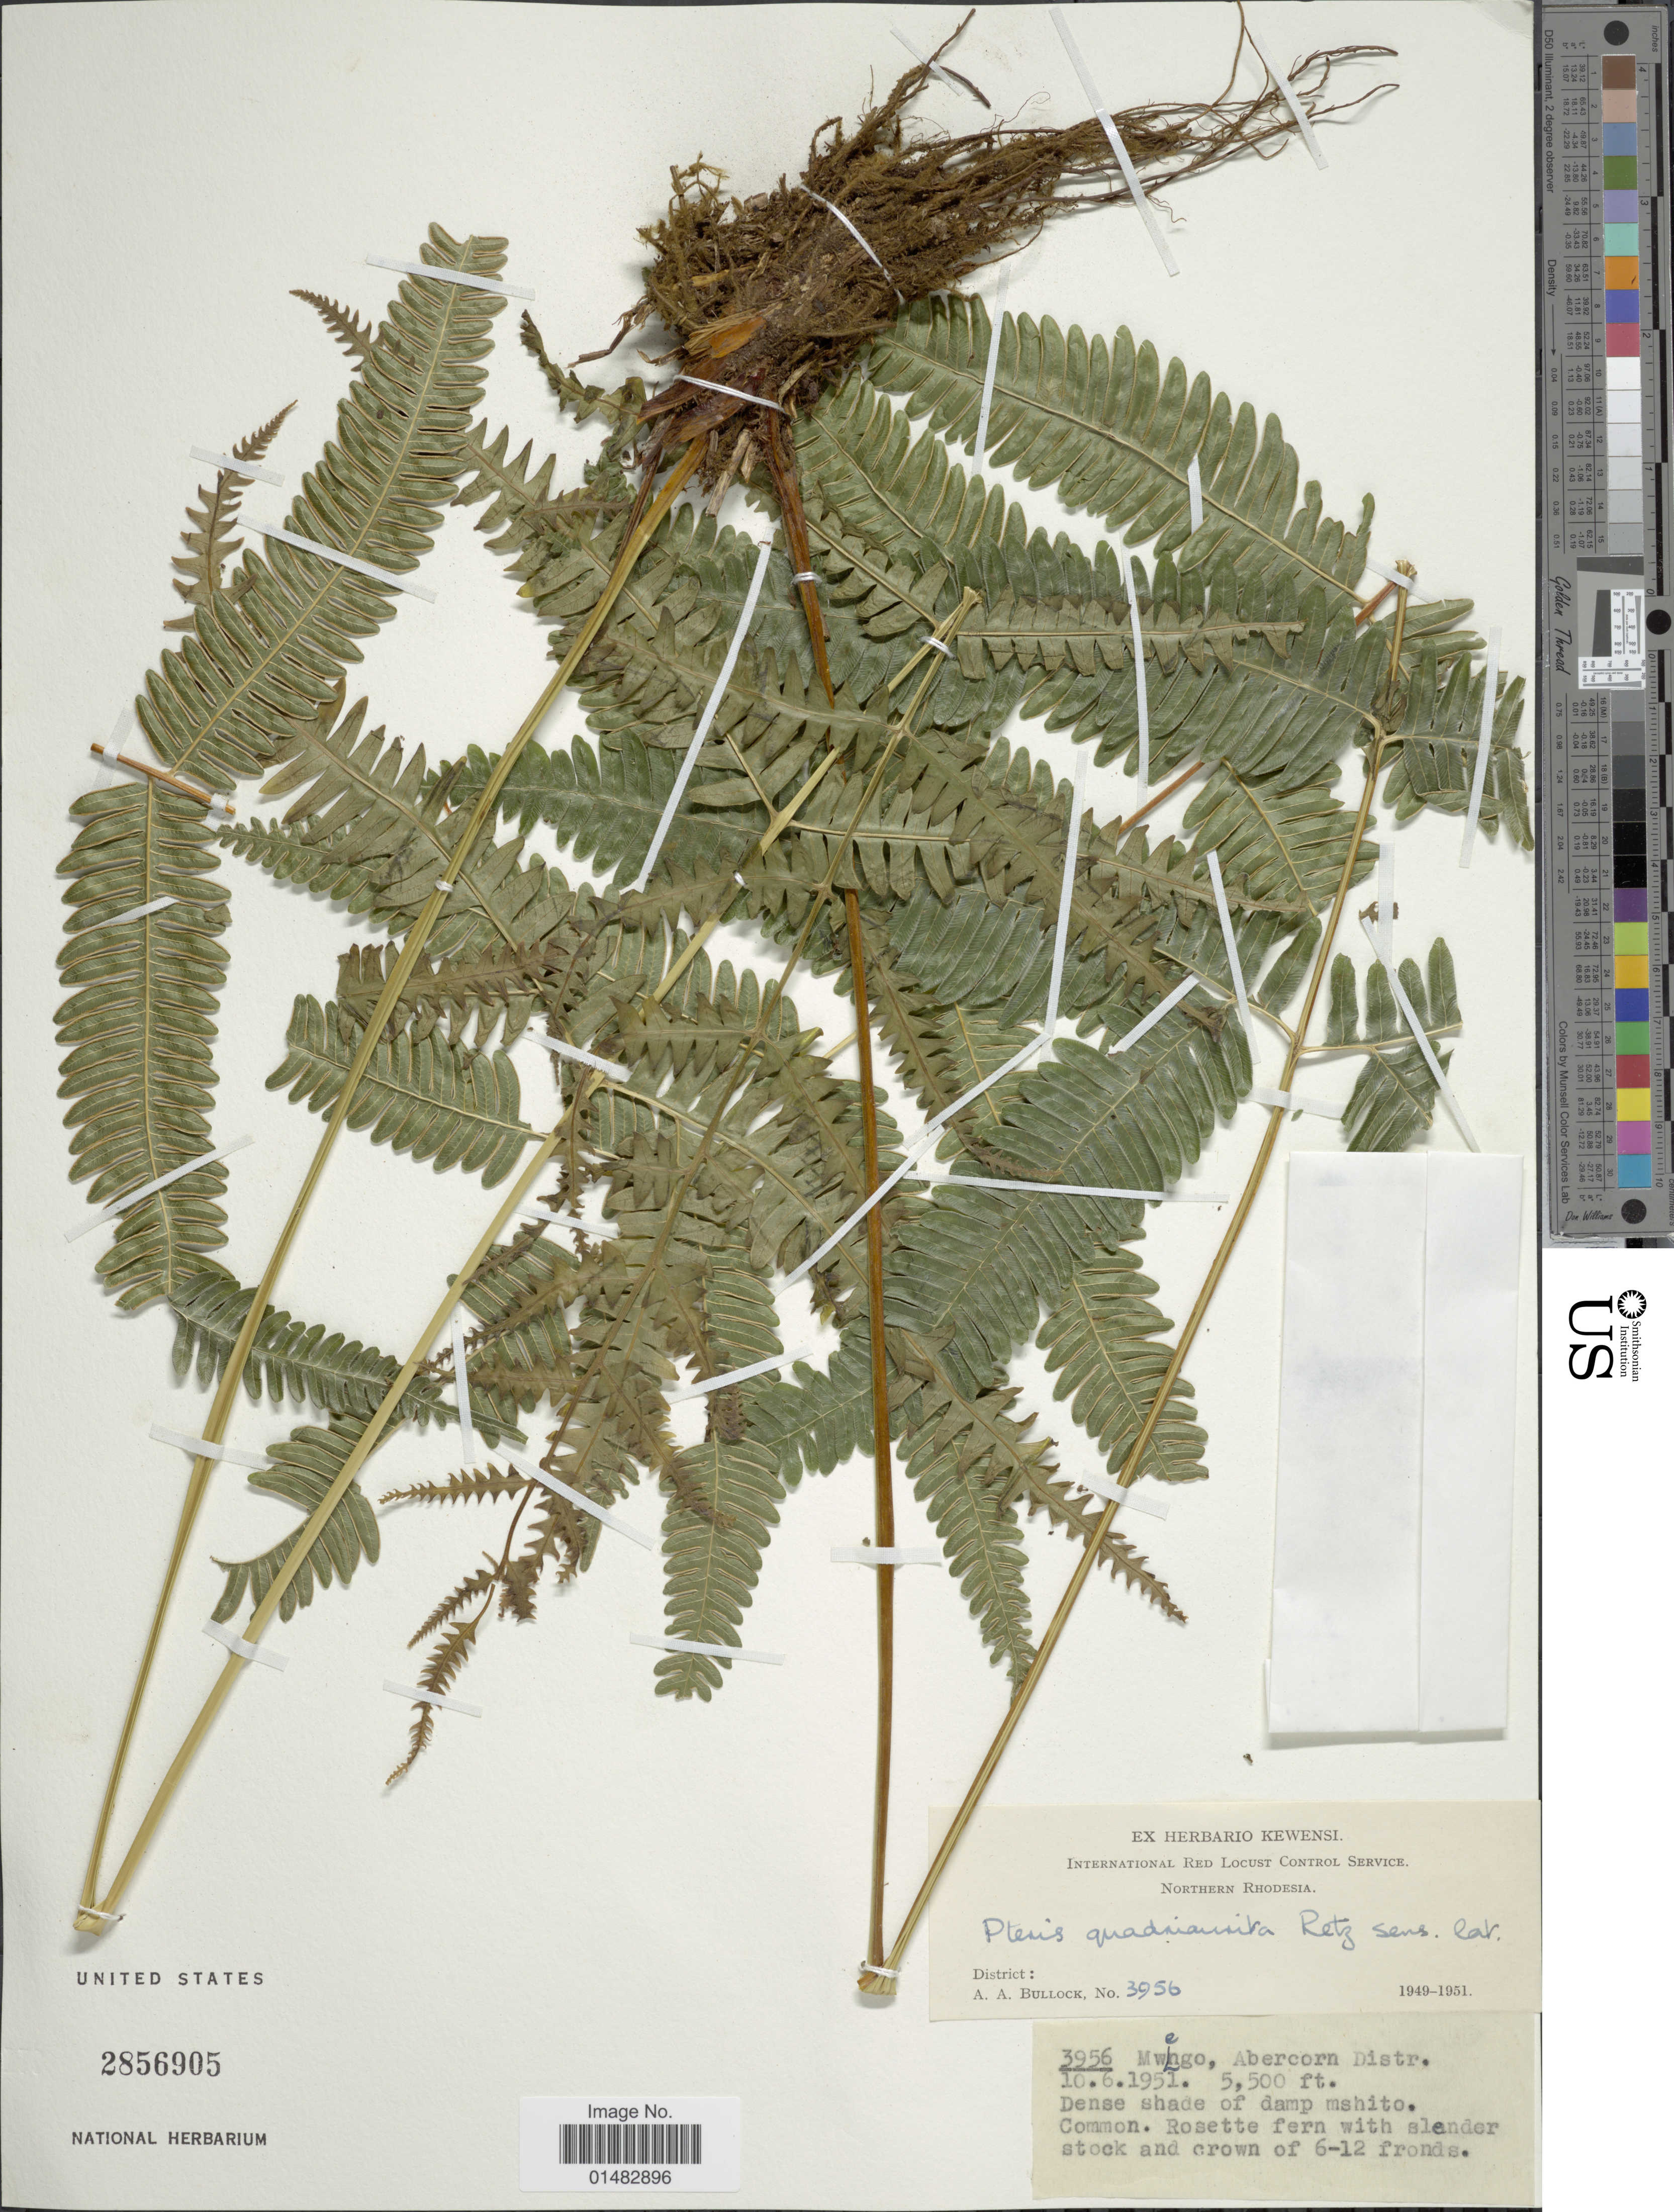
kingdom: Plantae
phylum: Tracheophyta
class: Polypodiopsida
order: Polypodiales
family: Pteridaceae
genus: Pteris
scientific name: Pteris quadriaurita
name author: Retz.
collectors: A. Bullock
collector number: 3956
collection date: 1951-06-10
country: Zambia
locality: Northern Rhodesia, Mwengo, Abercon Distr.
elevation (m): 1676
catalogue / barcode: US 2856905